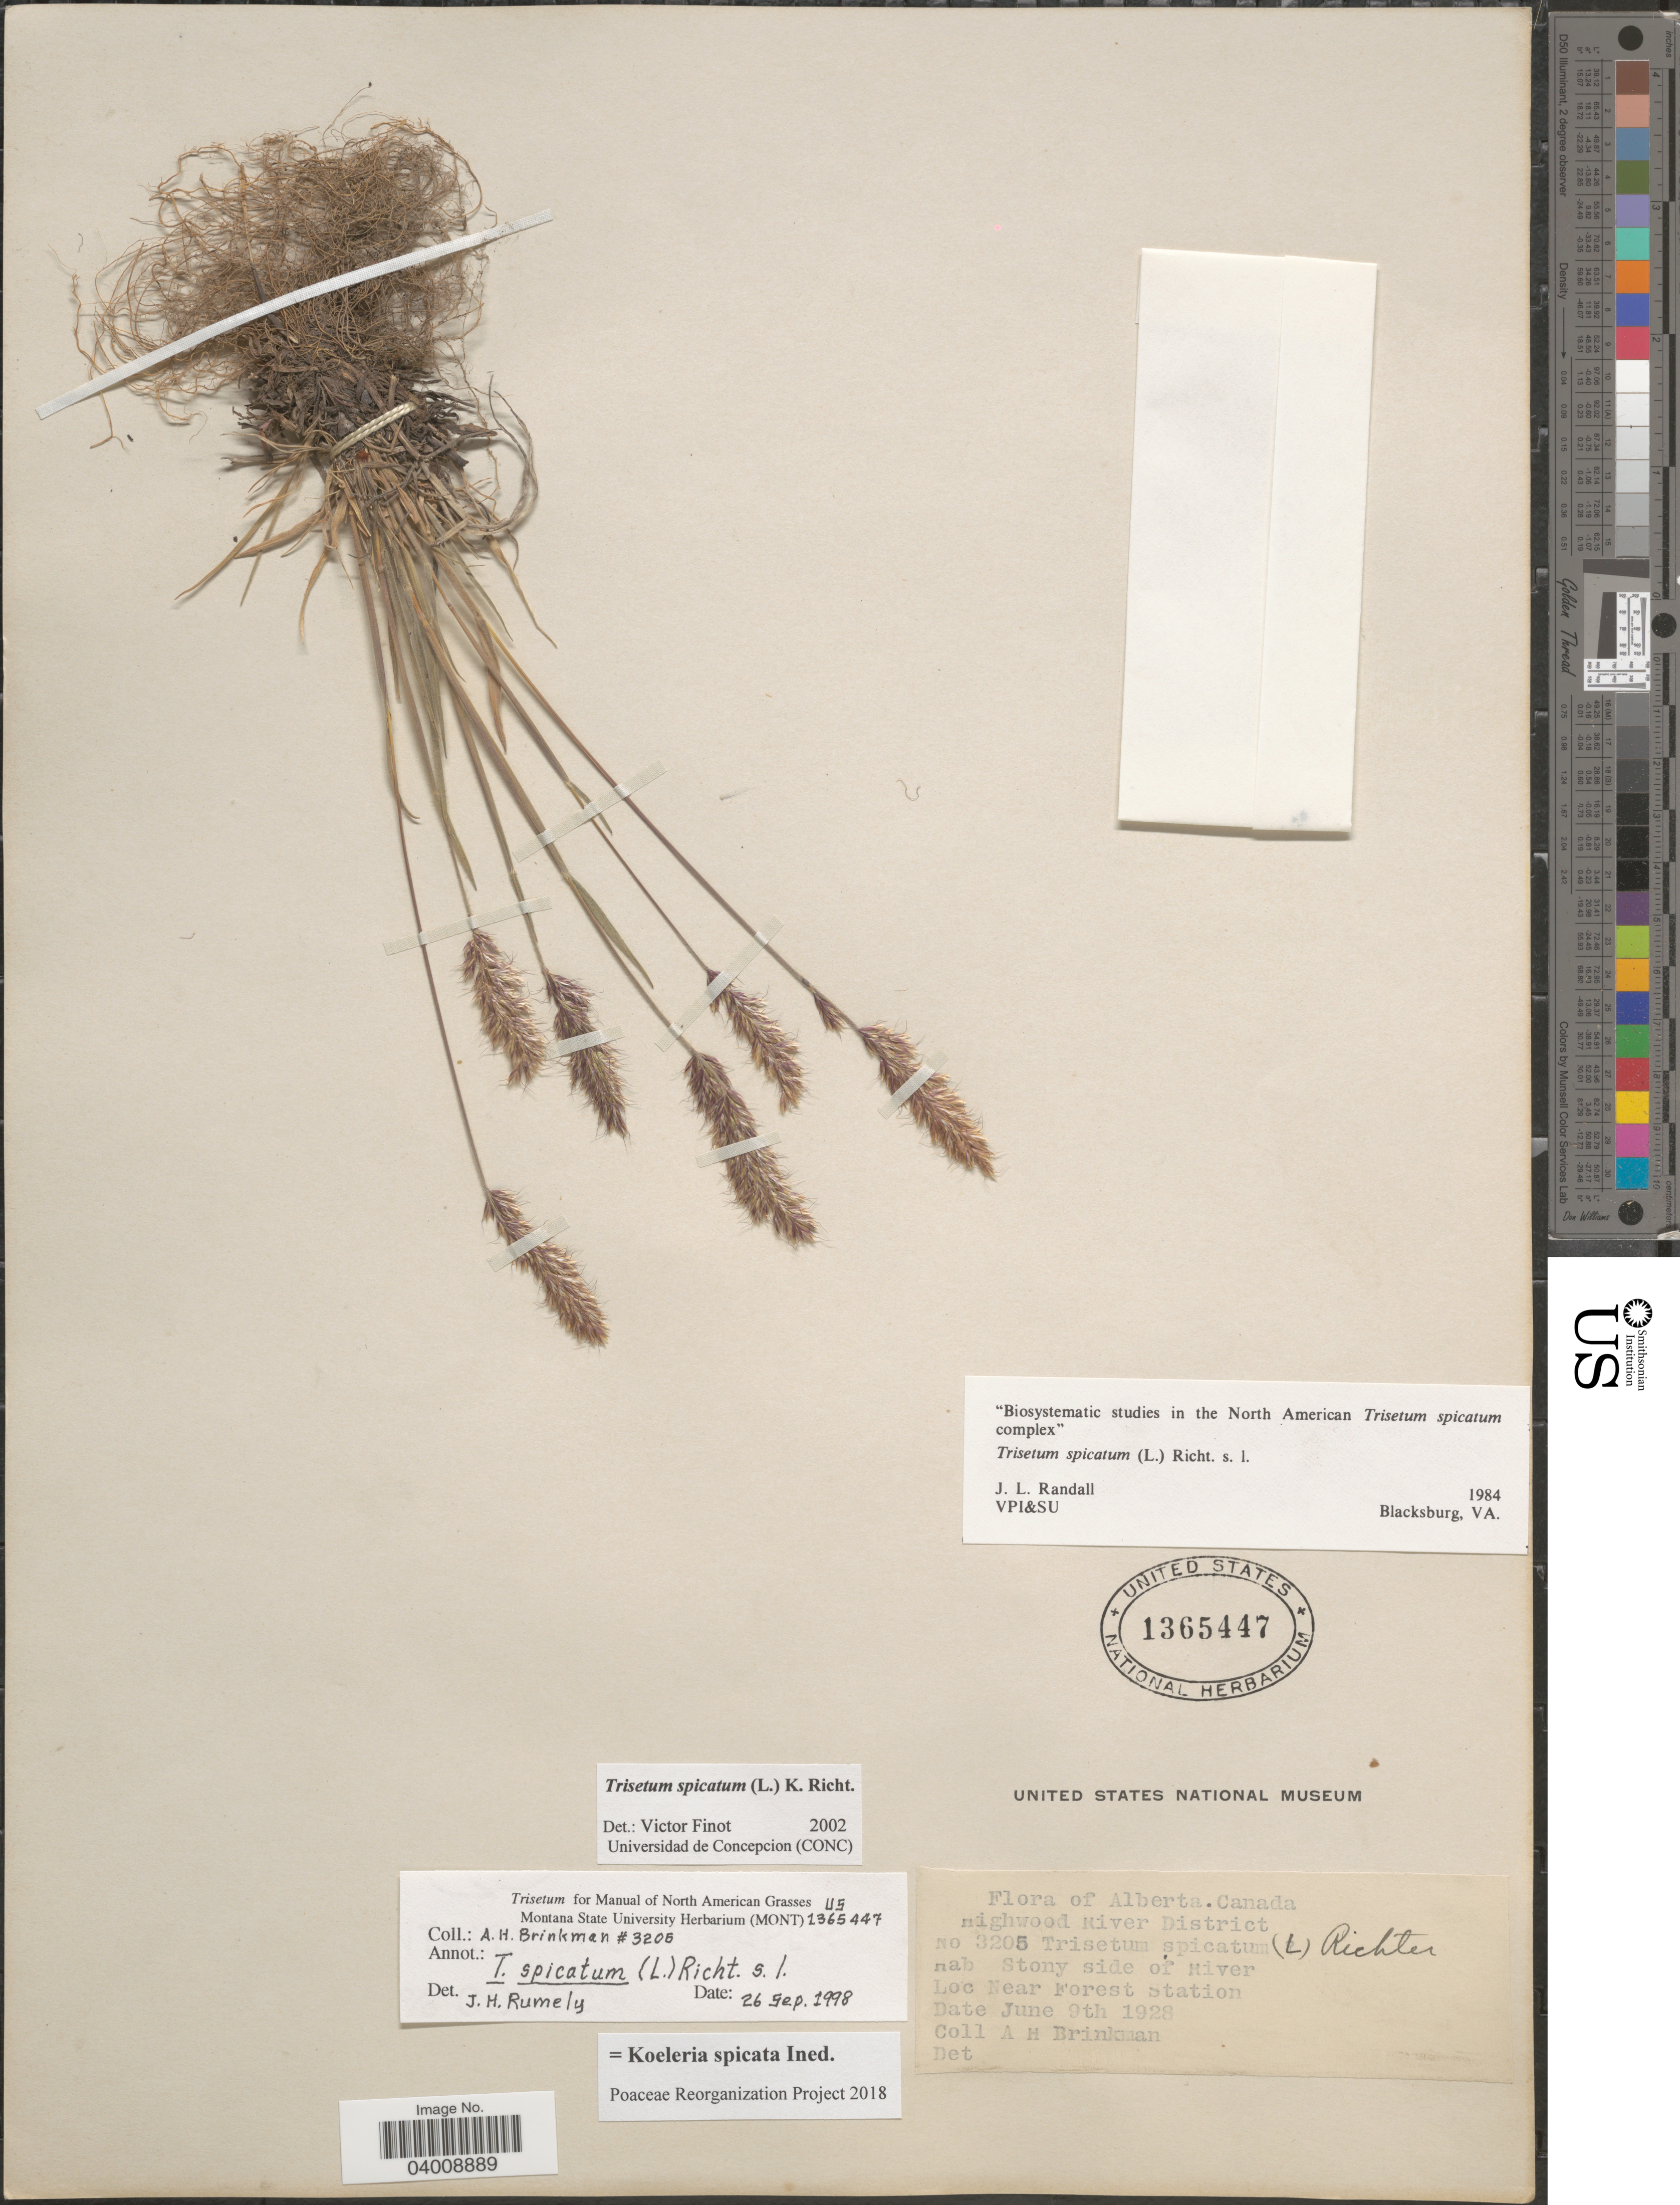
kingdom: Plantae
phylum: Tracheophyta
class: Liliopsida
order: Poales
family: Poaceae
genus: Koeleria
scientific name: Koeleria spicata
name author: (L.) Barberá et al.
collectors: A. Brinkman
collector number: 3205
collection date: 1928-06-09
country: Canada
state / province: Alberta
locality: Highwood River District. Stony side of River. Near Forest Station.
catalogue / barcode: US 1365447